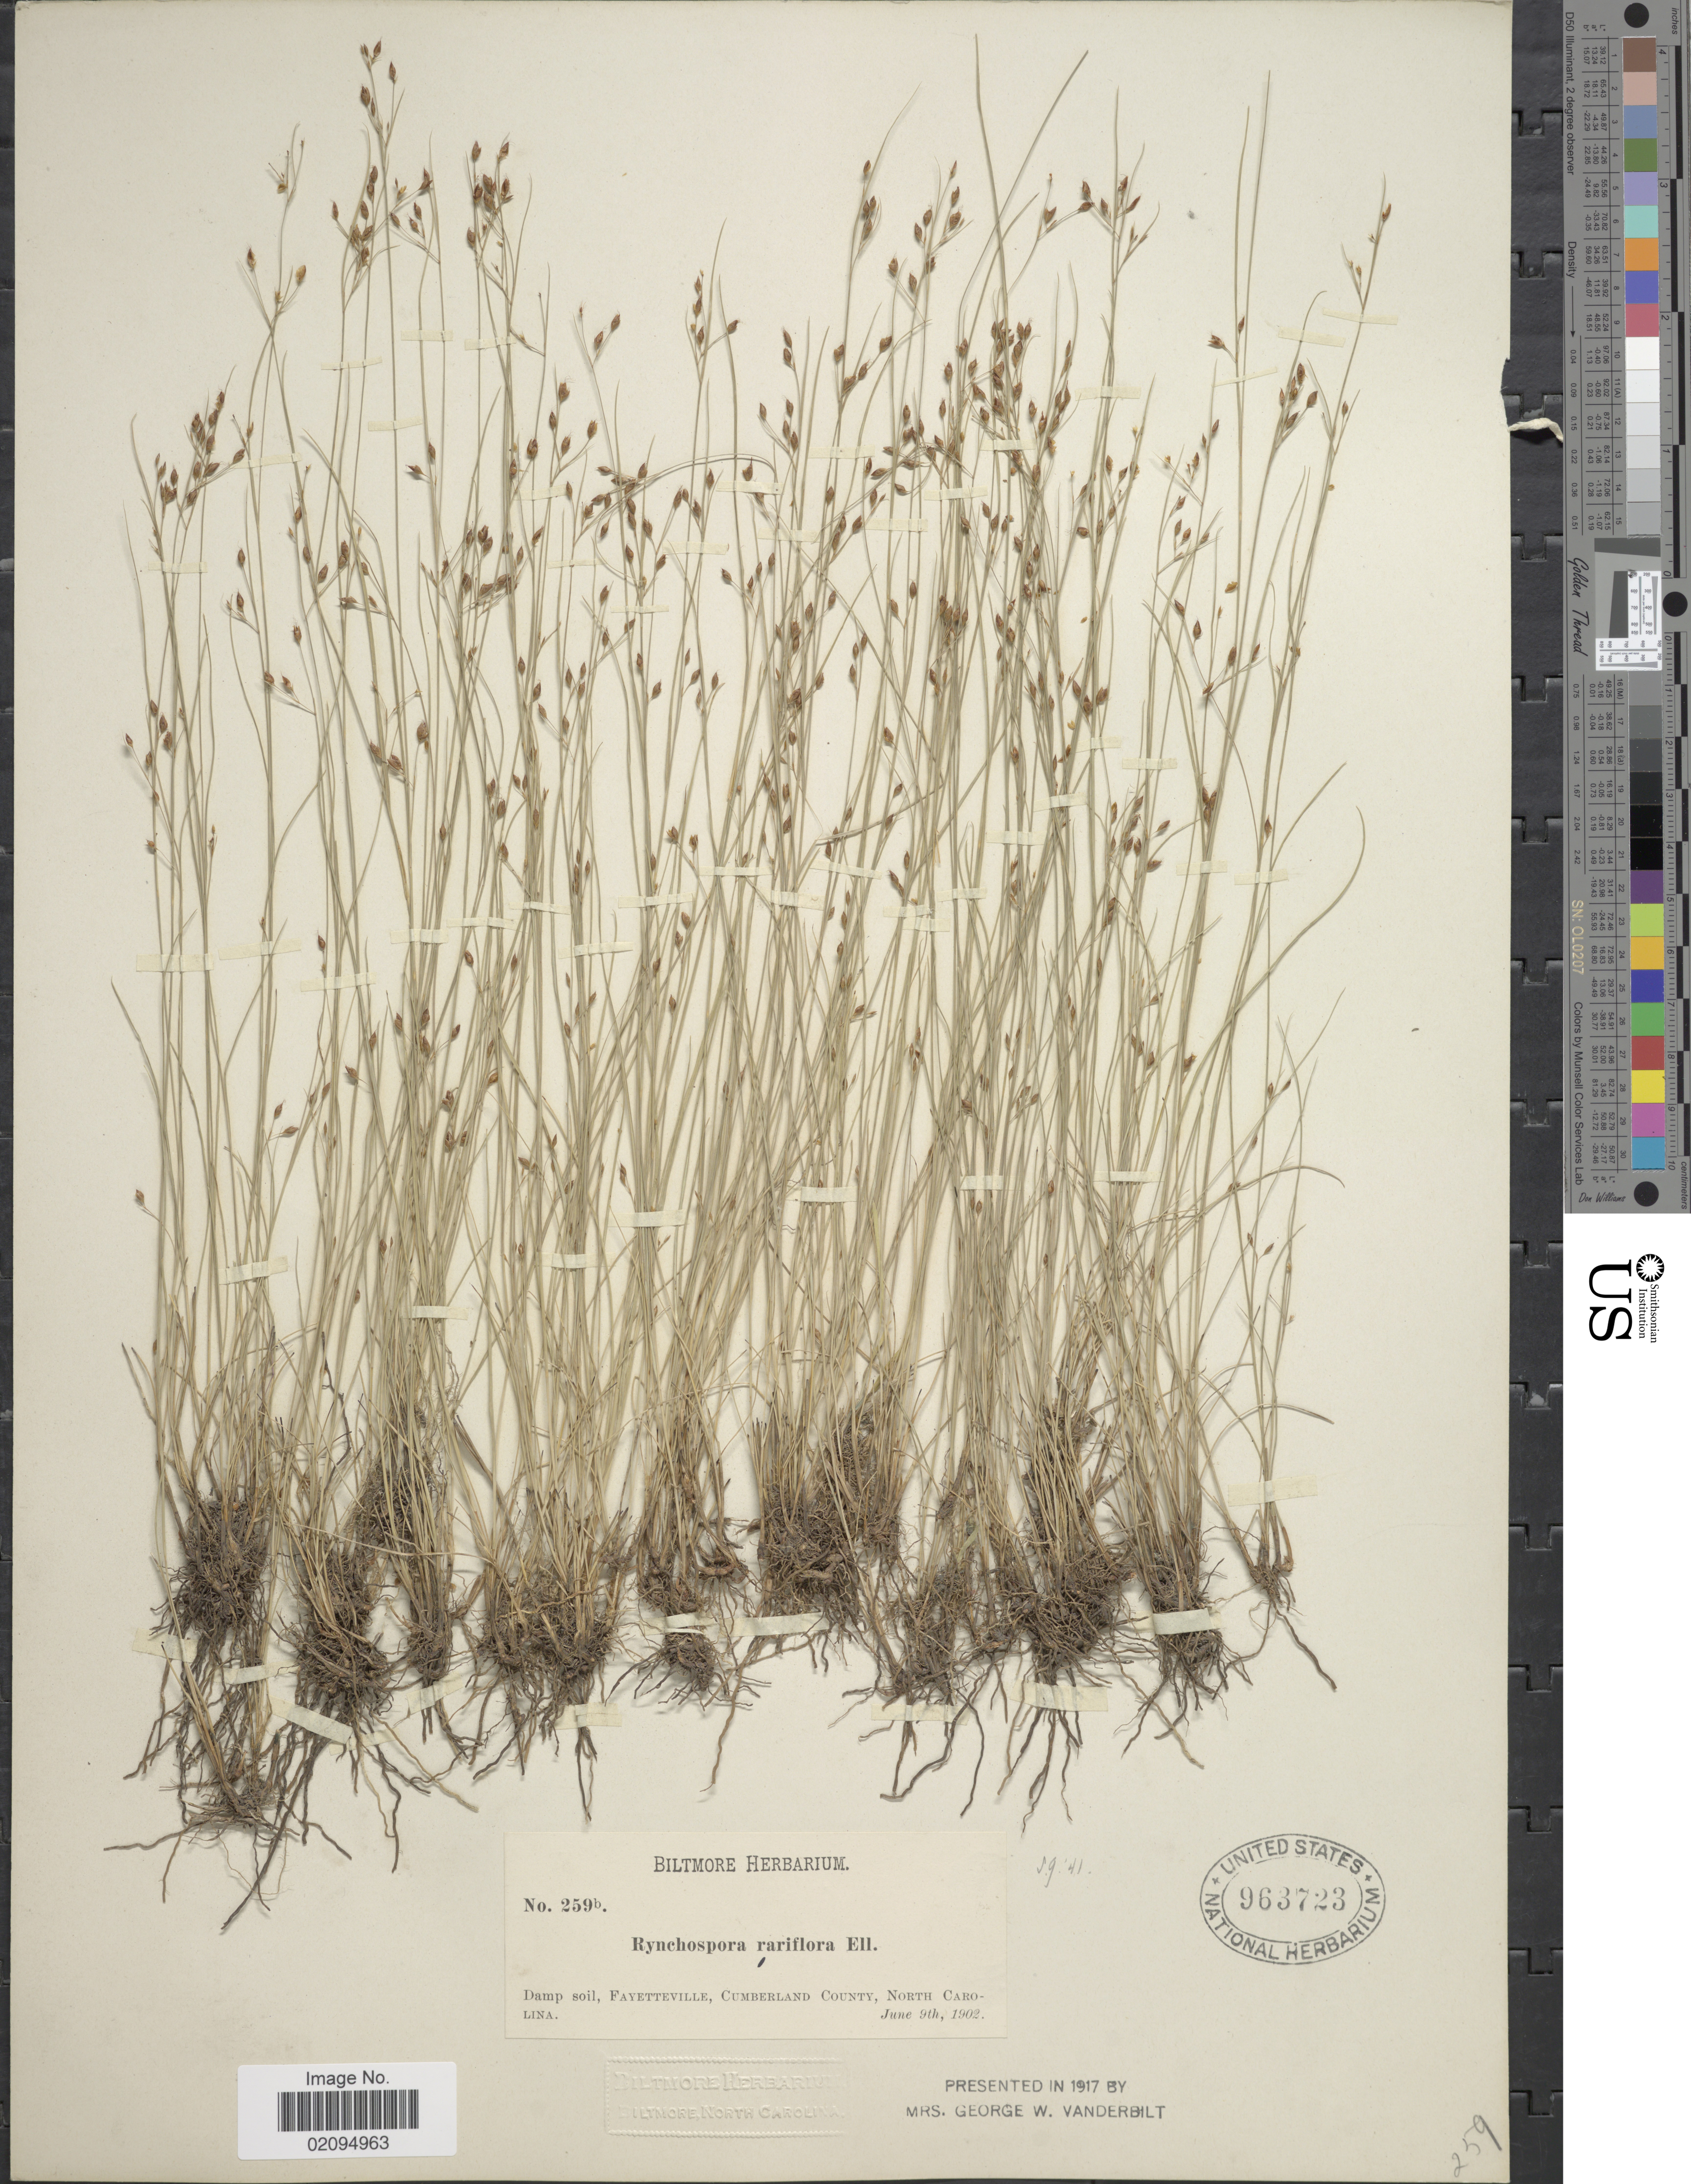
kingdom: Plantae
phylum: Tracheophyta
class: Liliopsida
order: Poales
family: Cyperaceae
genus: Rhynchospora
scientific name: Rhynchospora rariflora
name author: (Michx.) Elliott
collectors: ex herb. Biltmore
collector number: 259b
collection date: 1902-06-09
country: United States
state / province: North Carolina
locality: Fayetteville, Cumberland County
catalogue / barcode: US 963723